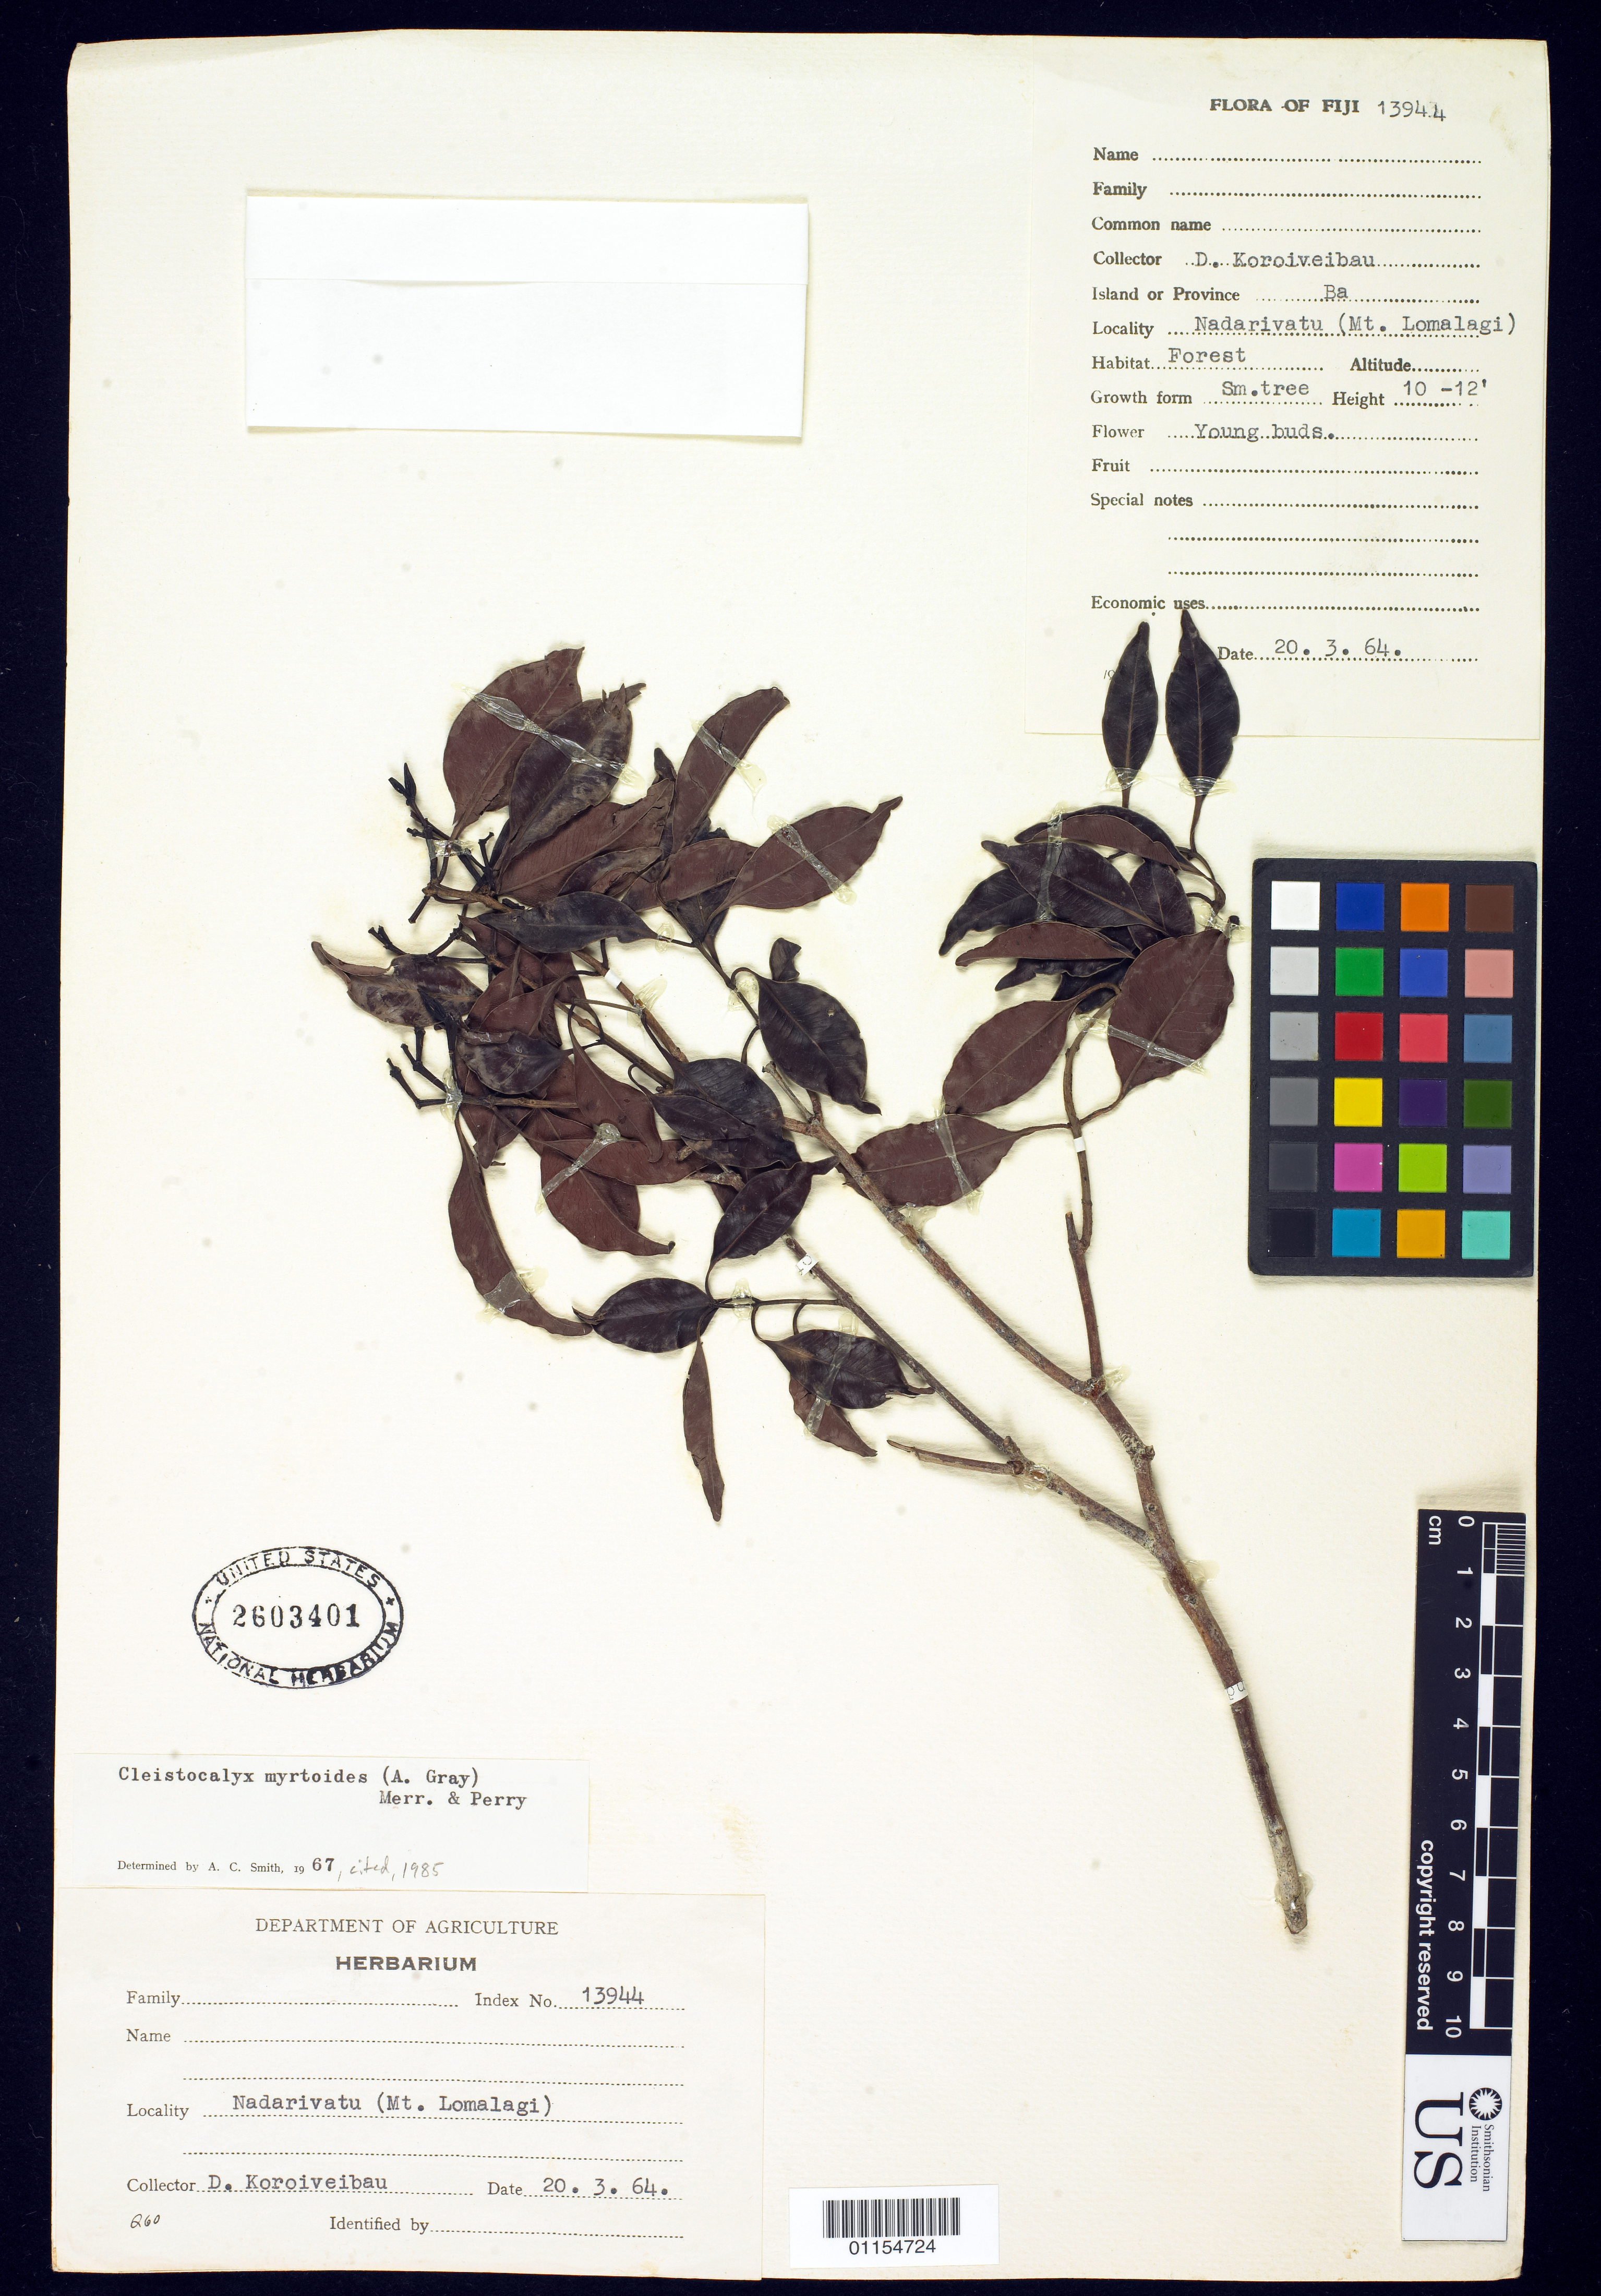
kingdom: Plantae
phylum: Tracheophyta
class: Magnoliopsida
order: Myrtales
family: Myrtaceae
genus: Syzygium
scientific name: Syzygium myrtoides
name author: (A. Gray) Schmid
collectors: D. Koroiveibau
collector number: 13944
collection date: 1964-03-20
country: Fiji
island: Viti Levu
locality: Nadarivatu (Mt. Lomalagi)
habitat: forest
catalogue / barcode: US 2603401